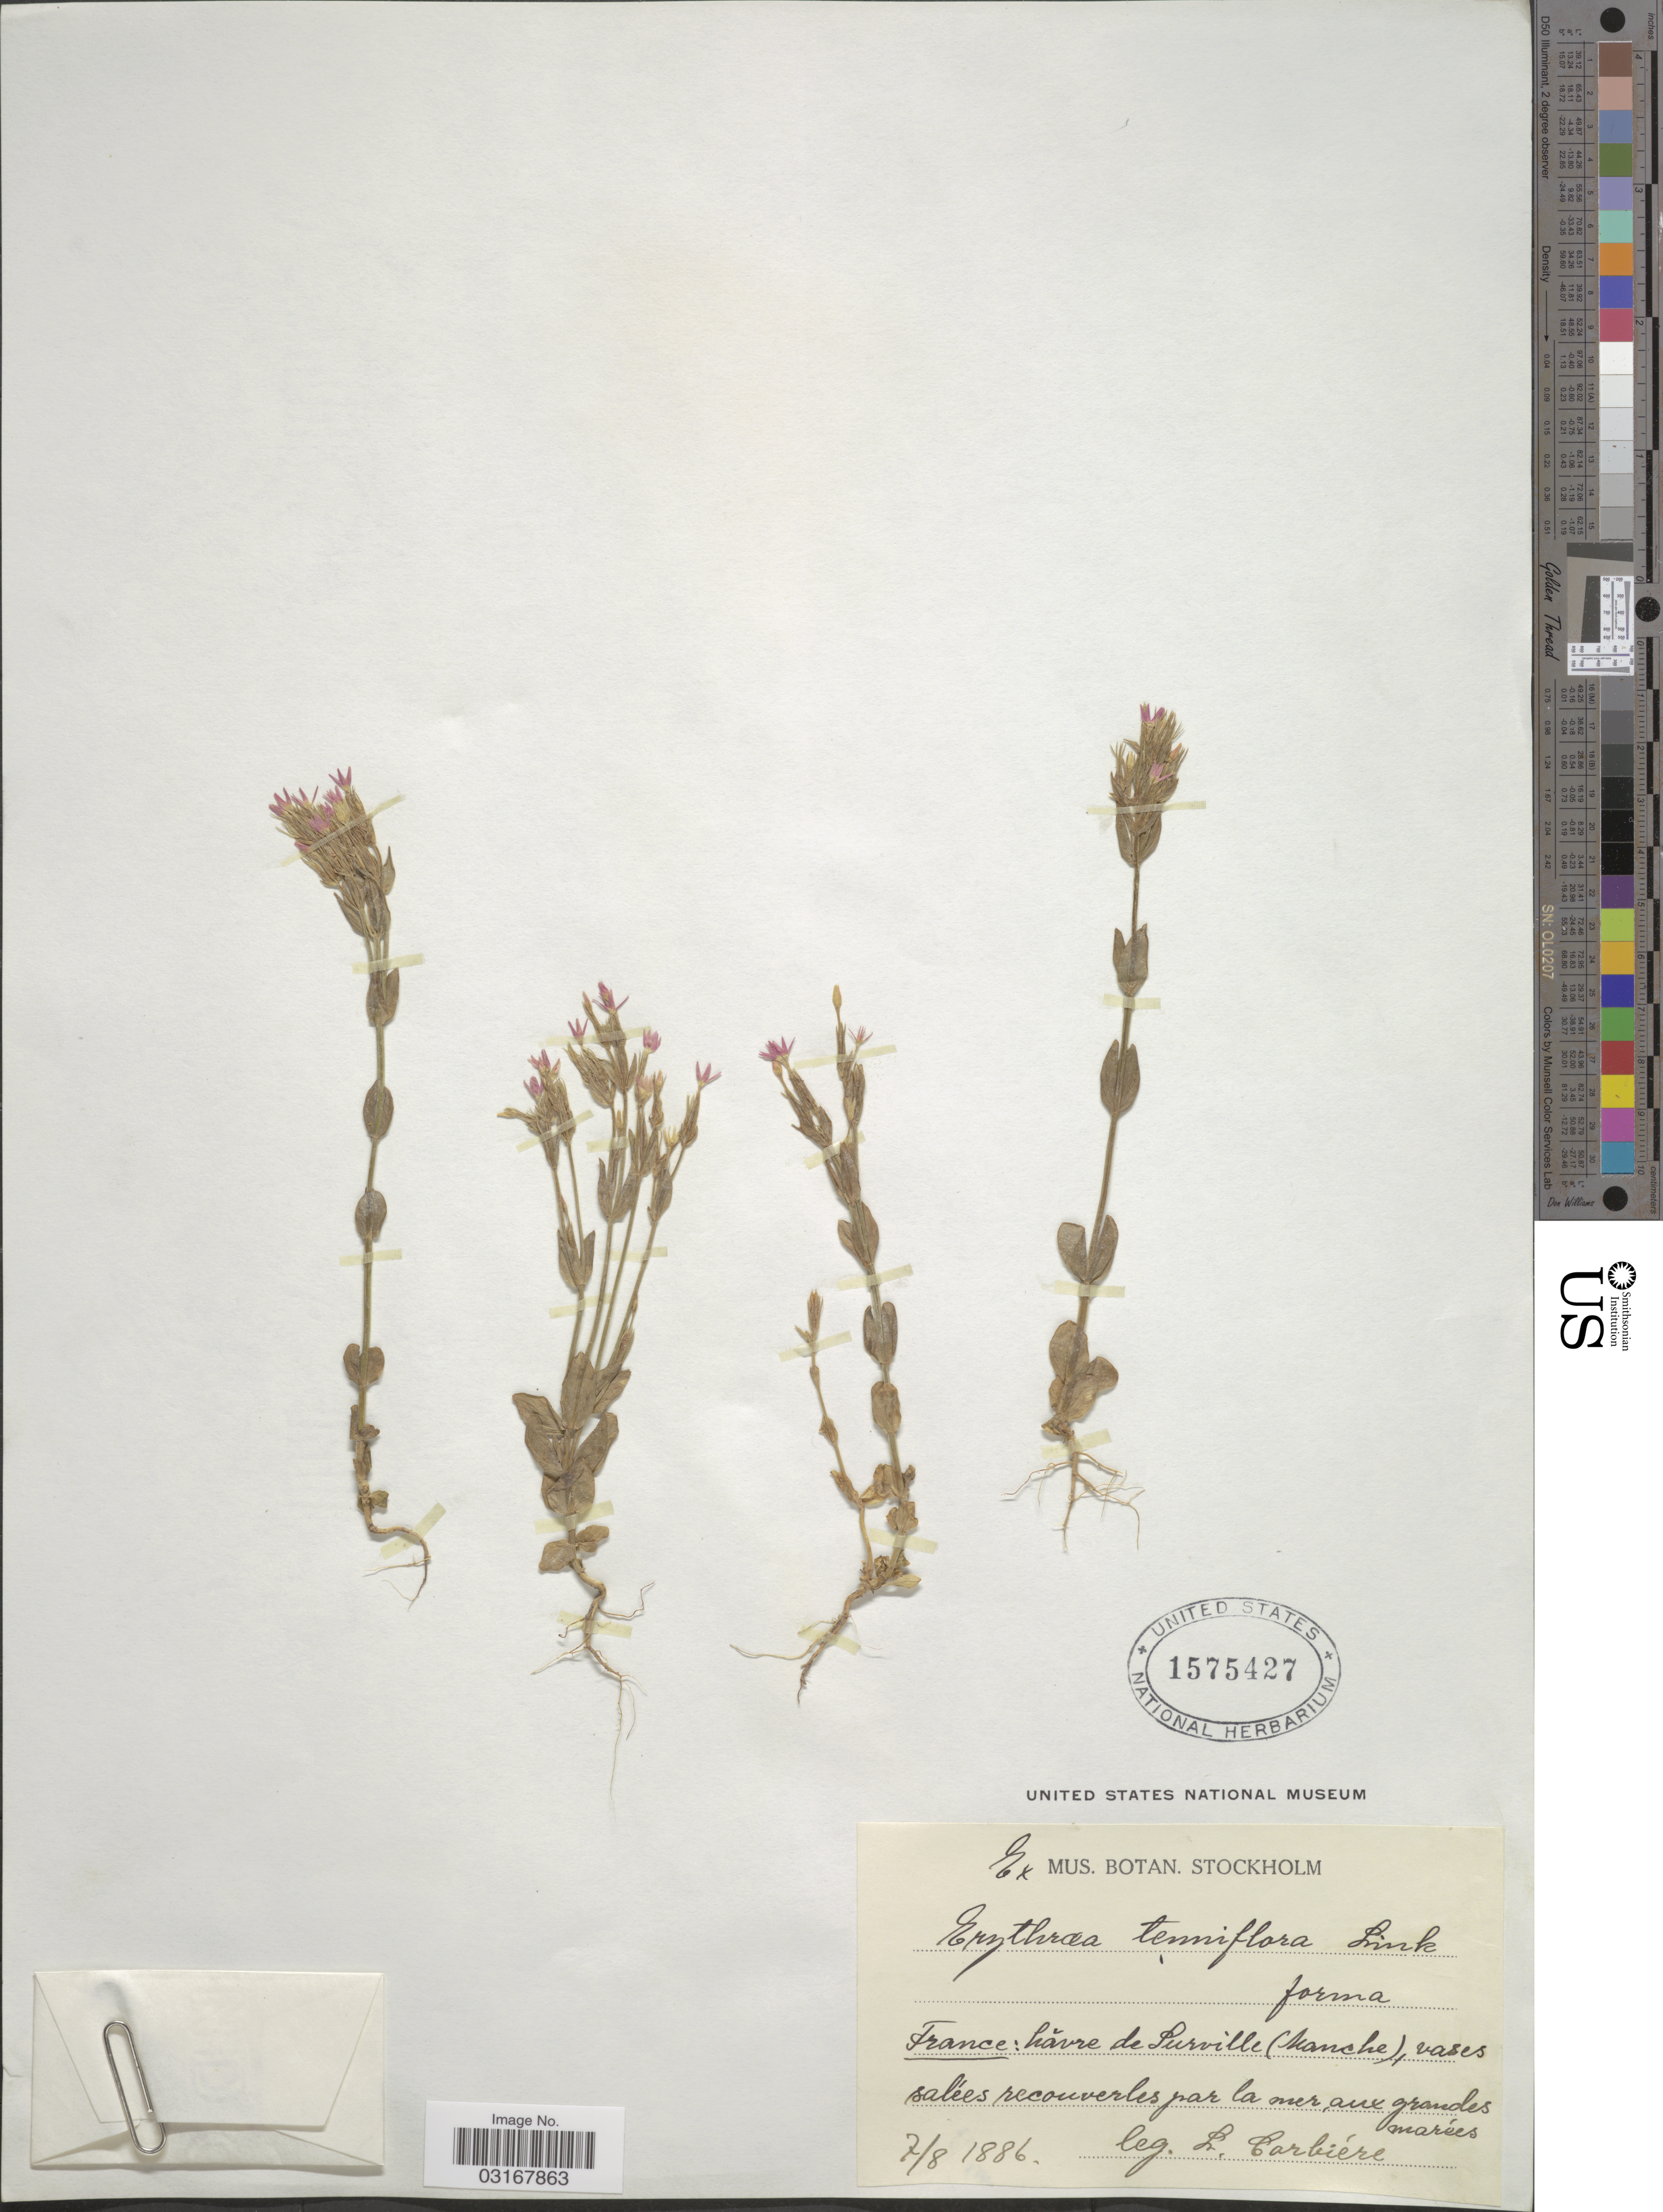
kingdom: Plantae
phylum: Tracheophyta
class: Magnoliopsida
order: Gentianales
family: Gentianaceae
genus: Centaurium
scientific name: Centaurium tenuiflorum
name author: (Hoffmanns. & Link) Fritsch ex Janch.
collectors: L. Corbière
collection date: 1886-08-07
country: France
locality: Lâvre [interpreted] de Surville (Manche), vases salées recouverles par la oner [interpreted], aux grandes marées.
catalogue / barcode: US 1575427